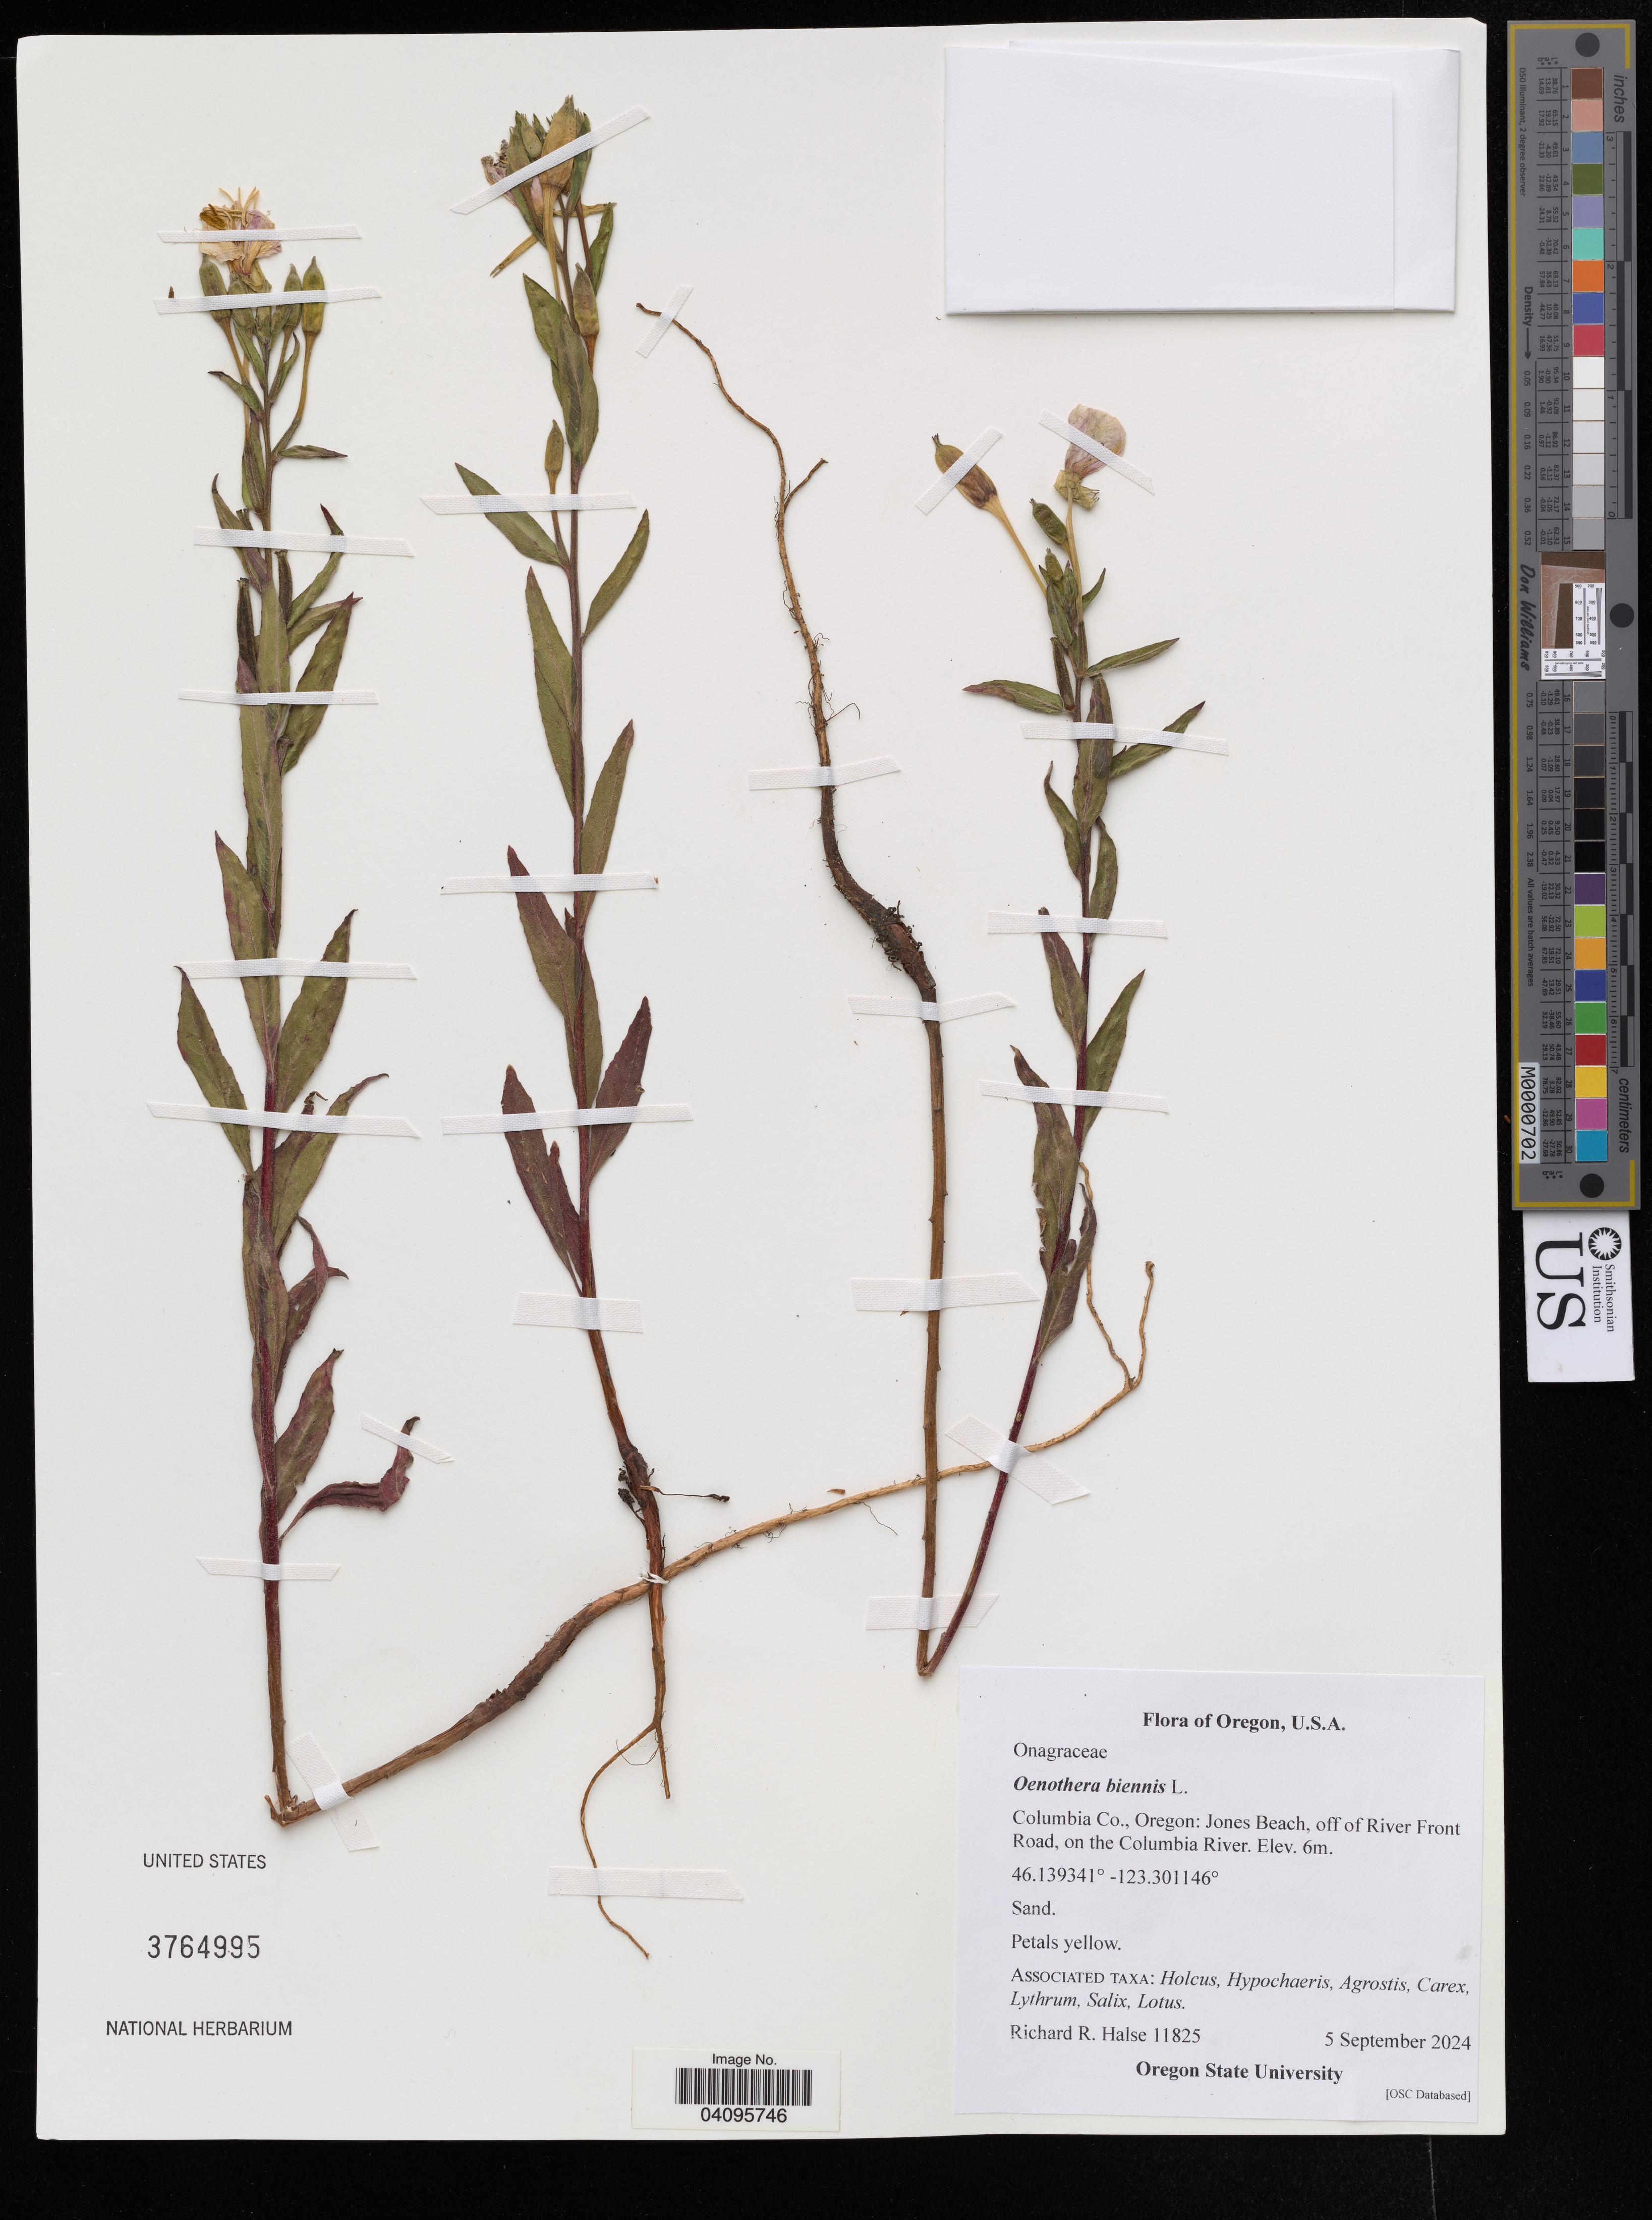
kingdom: Plantae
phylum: Tracheophyta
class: Magnoliopsida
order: Myrtales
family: Onagraceae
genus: Oenothera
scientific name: Oenothera biennis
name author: L.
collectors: R. Halse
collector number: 11825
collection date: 2024-09-05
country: United States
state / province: Oregon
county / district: Columbia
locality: Jones Beach, off of River Front Road, on the Columbia River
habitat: Sand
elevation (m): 6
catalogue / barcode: US 3764995